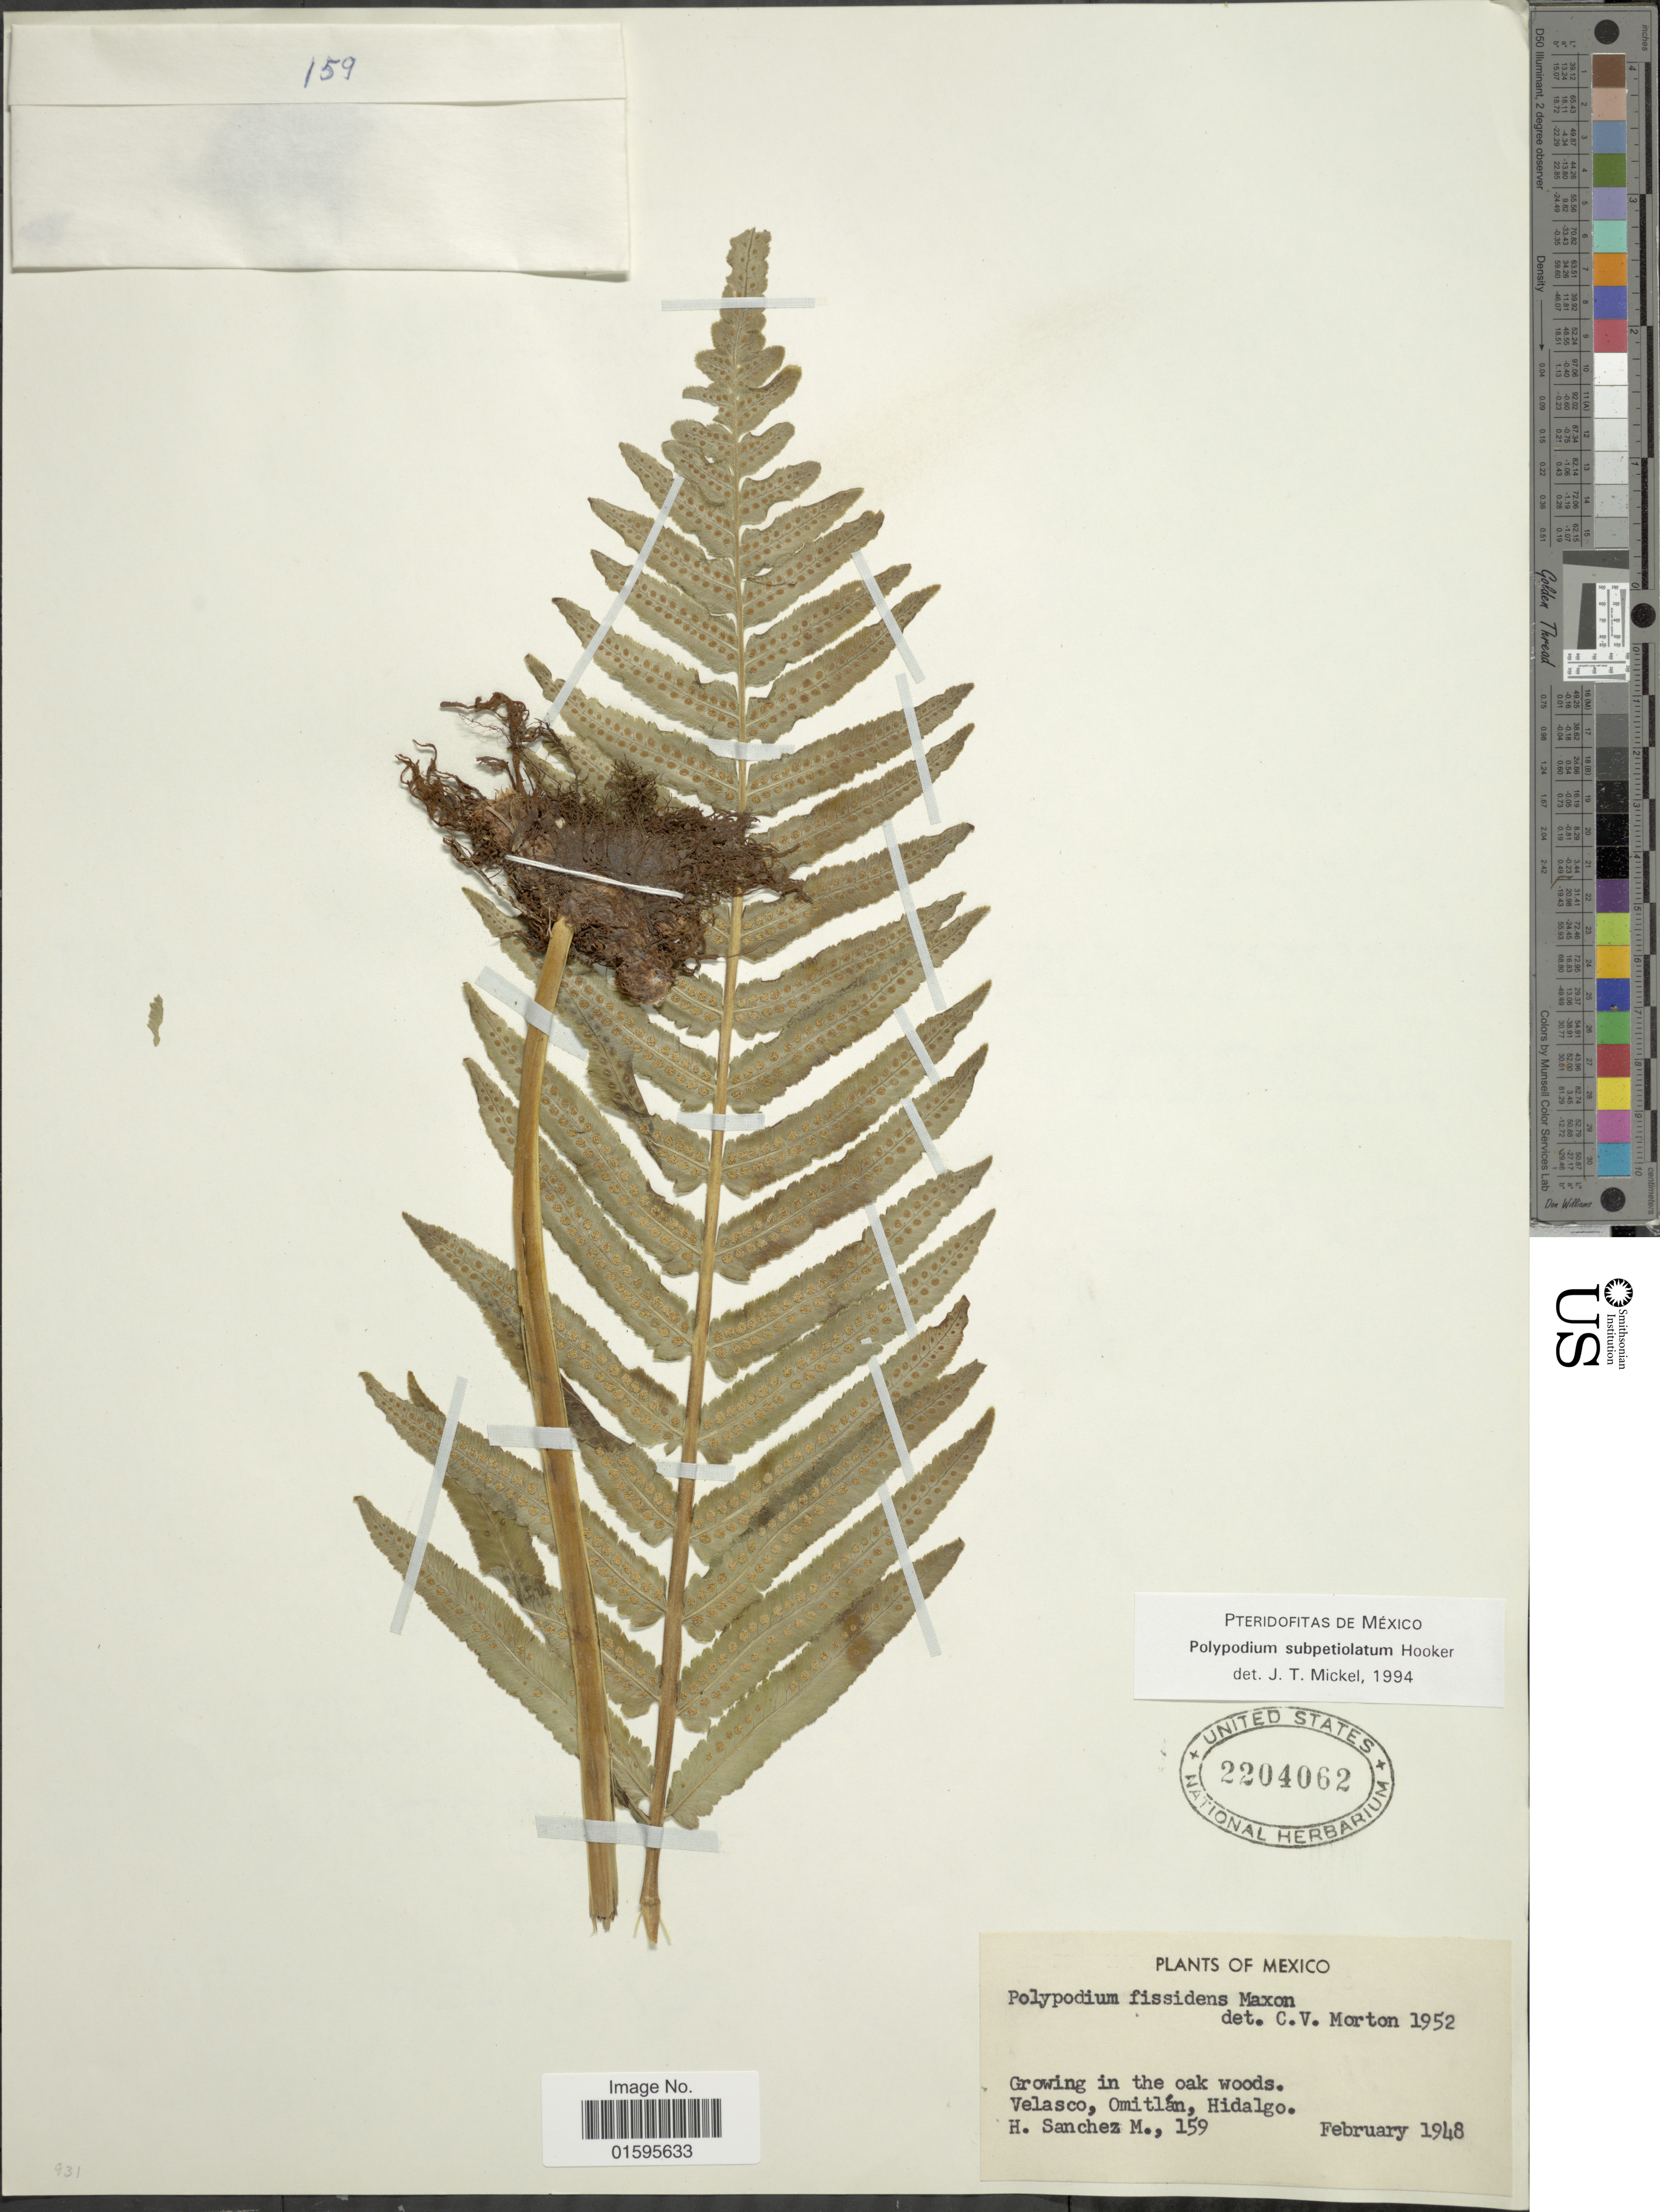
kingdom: Plantae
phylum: Tracheophyta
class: Polypodiopsida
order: Polypodiales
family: Polypodiaceae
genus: Polypodium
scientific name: Polypodium subpetiolatum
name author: Hook.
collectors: H. Sánchez-Mejorada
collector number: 159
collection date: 1948-02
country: Mexico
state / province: Hidalgo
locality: Velasco, Omitlan, Hidalgo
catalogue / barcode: US 2204062